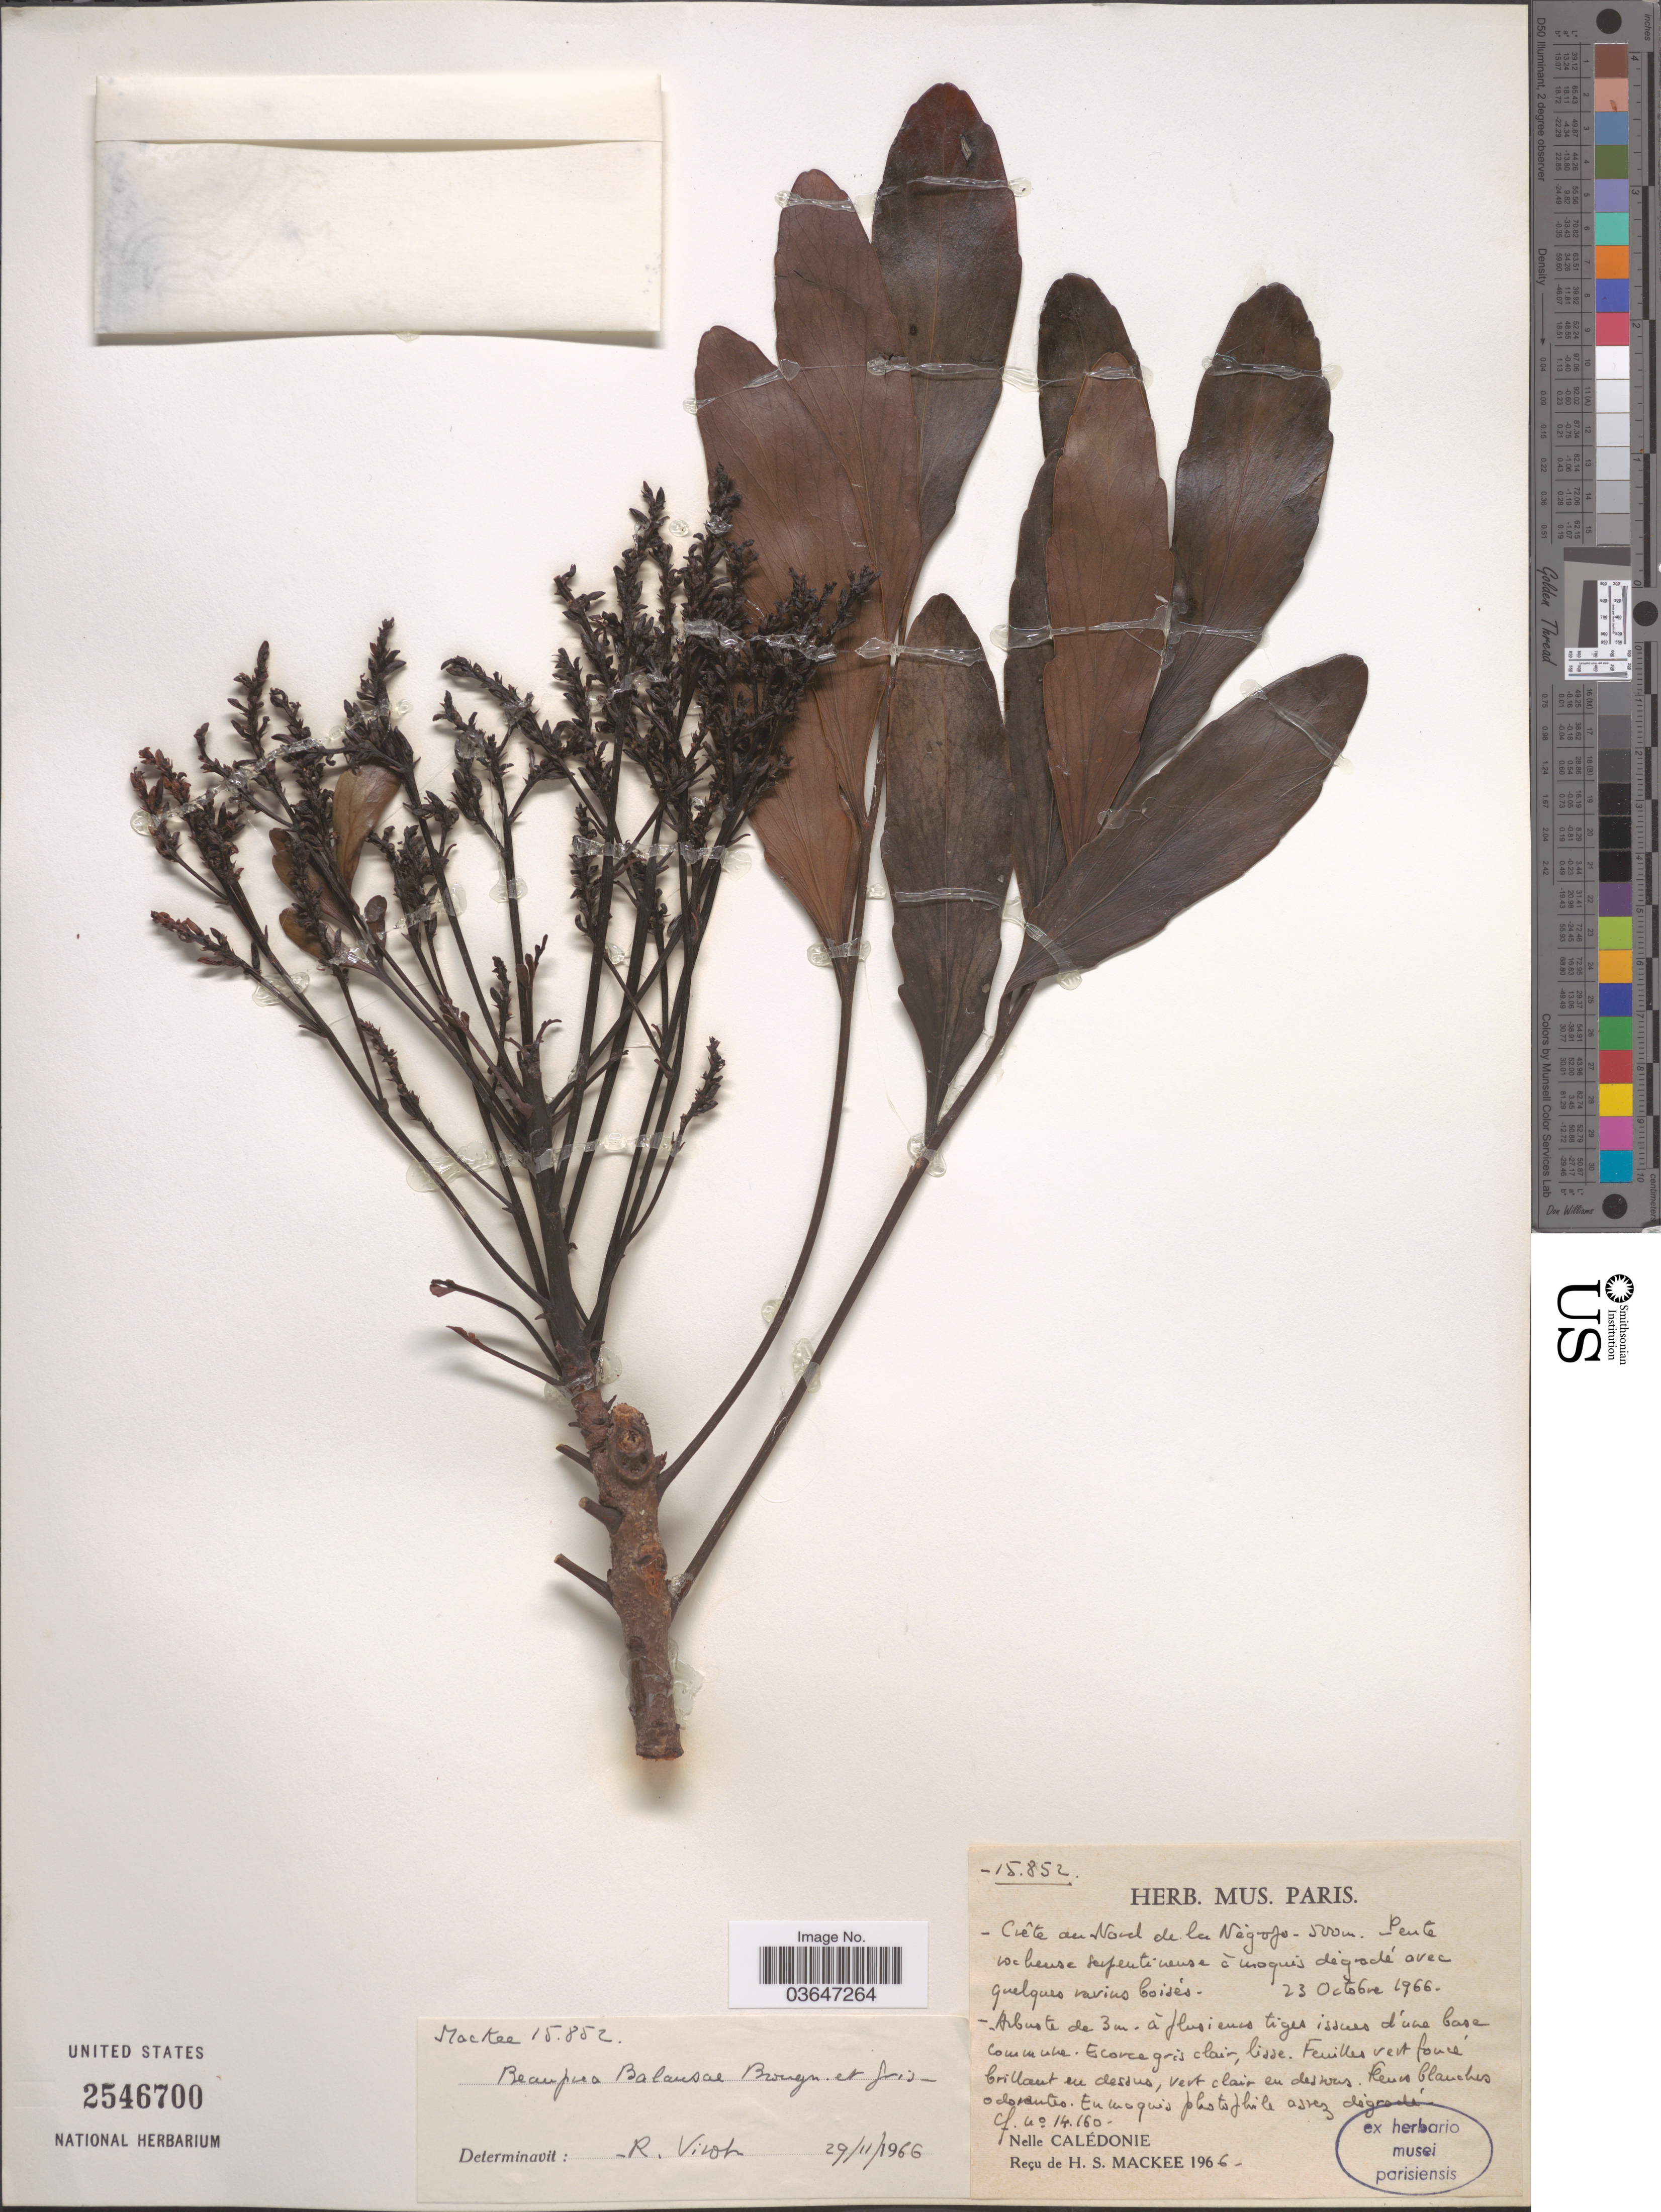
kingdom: Plantae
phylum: Tracheophyta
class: Magnoliopsida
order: Proteales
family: Proteaceae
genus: Beauprea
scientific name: Beauprea balansae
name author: Brongn. & Gris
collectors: H. Mackee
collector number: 15852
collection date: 1966-10-23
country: New Caledonia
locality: Crête au Nord de la Négojo [interpreted].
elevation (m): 500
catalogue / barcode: US 2546700